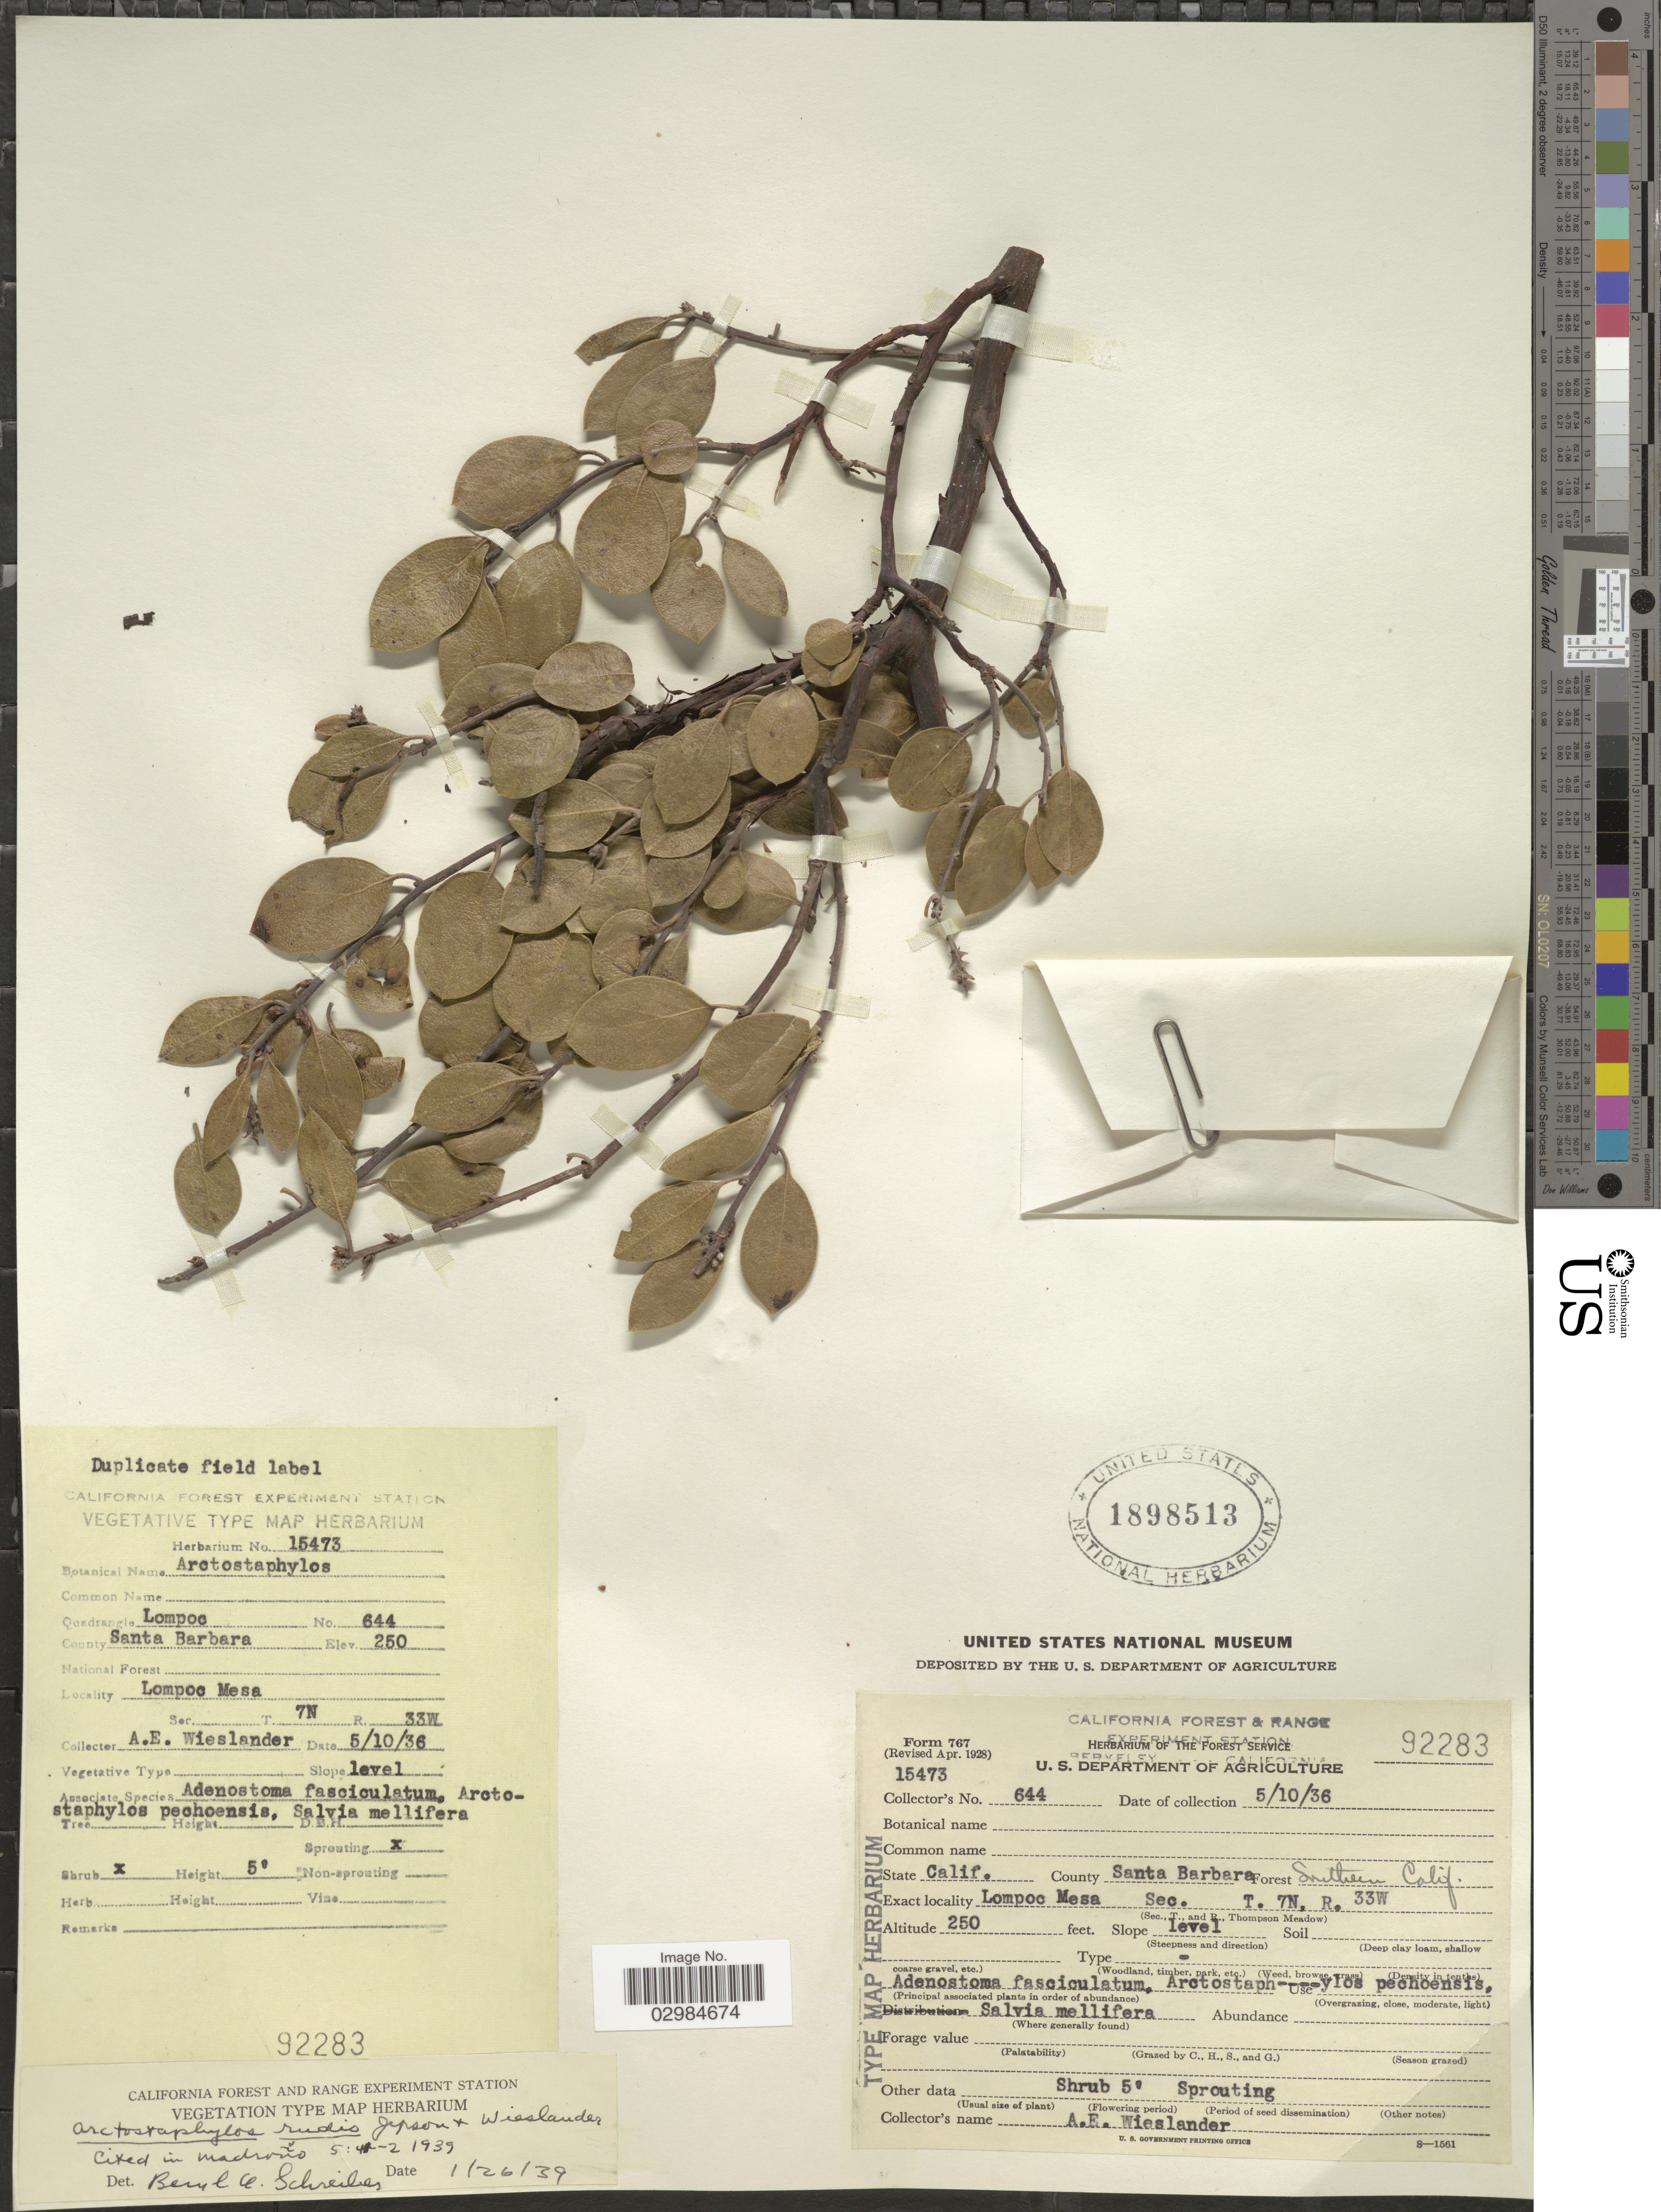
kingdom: Plantae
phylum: Tracheophyta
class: Magnoliopsida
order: Ericales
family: Ericaceae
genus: Arctostaphylos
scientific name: Arctostaphylos rudis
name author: Jeps. & Wiesl.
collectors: A. E. Wieslander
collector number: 644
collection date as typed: Transcribed d/m/y: 10/5/36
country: United States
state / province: California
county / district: Santa Barbara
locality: Lompoc. County Santa Barbara. Southern Calif. Lompoc Mesa, T7N, R33W.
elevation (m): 76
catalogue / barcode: US 1898513